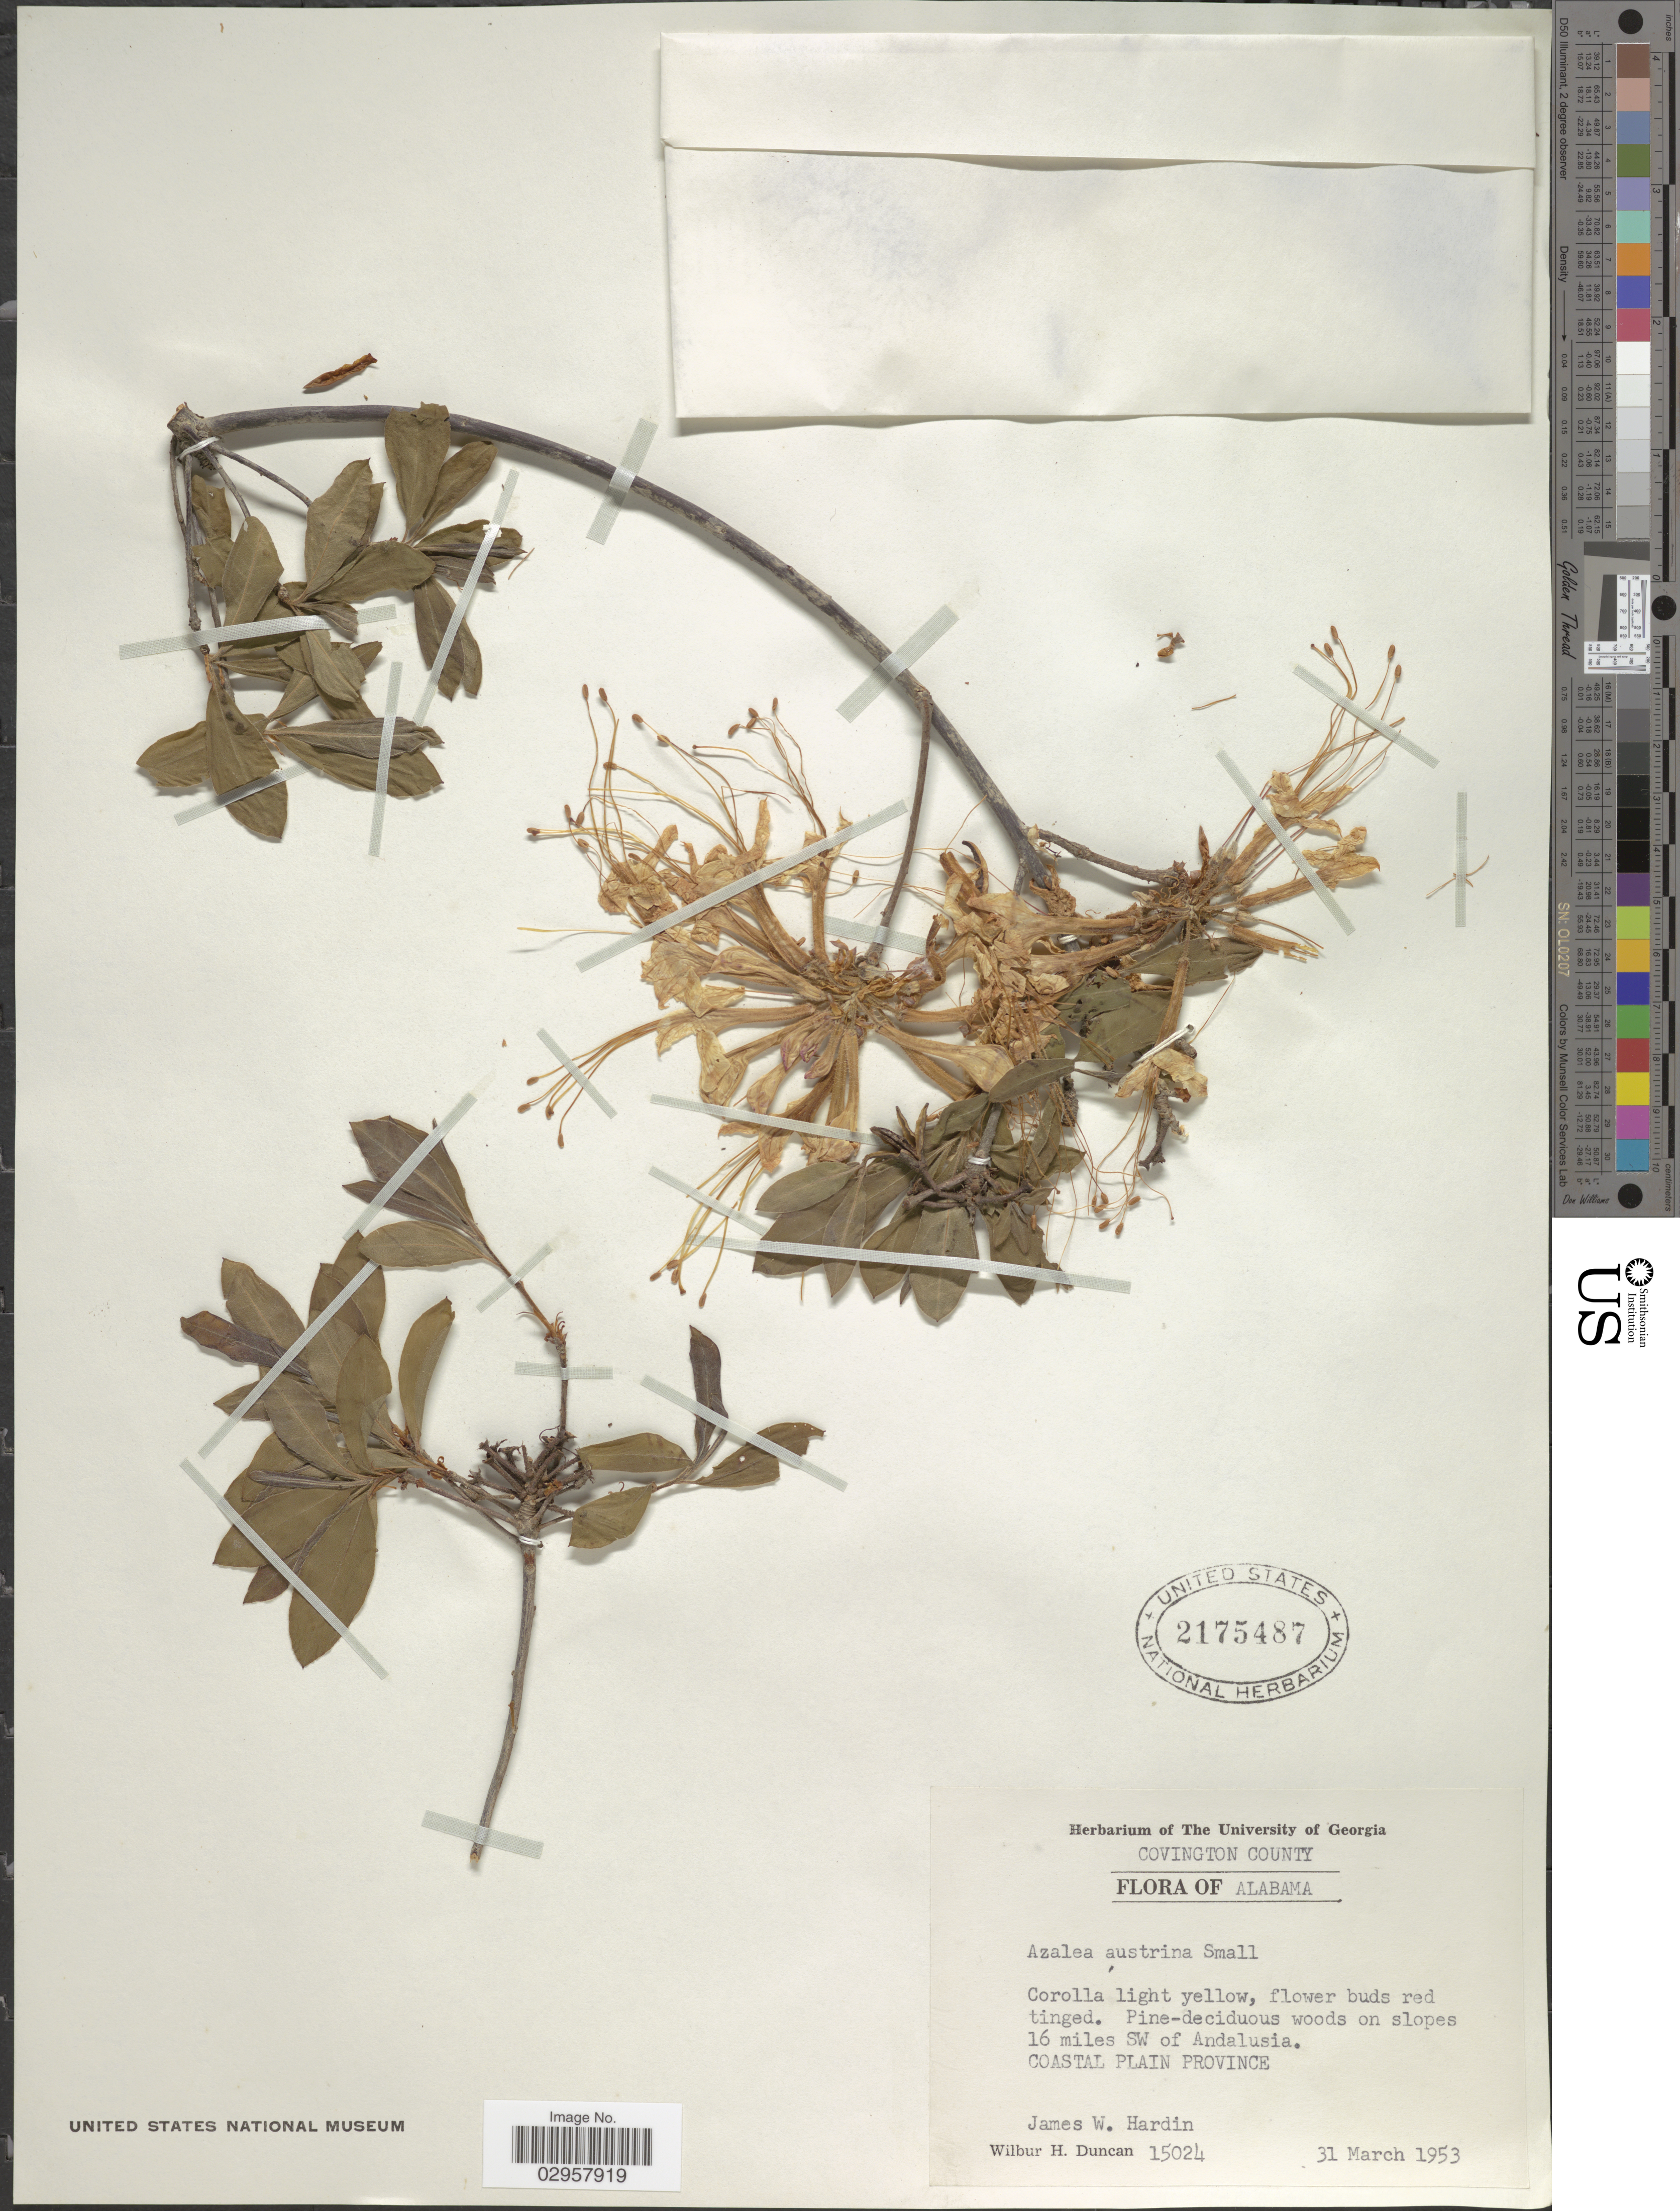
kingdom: Plantae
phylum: Tracheophyta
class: Magnoliopsida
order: Ericales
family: Ericaceae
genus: Rhododendron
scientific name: Rhododendron atlanticum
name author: (Ashe) Rehder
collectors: J. W. Hardin & W. H. Duncan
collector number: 15024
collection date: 1953-03-31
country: United States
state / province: Alabama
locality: Covington County. Pine-deciduous woods on slopes 16 miles SW of Andalusia. Coastal Plain Province.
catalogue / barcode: US 2175487